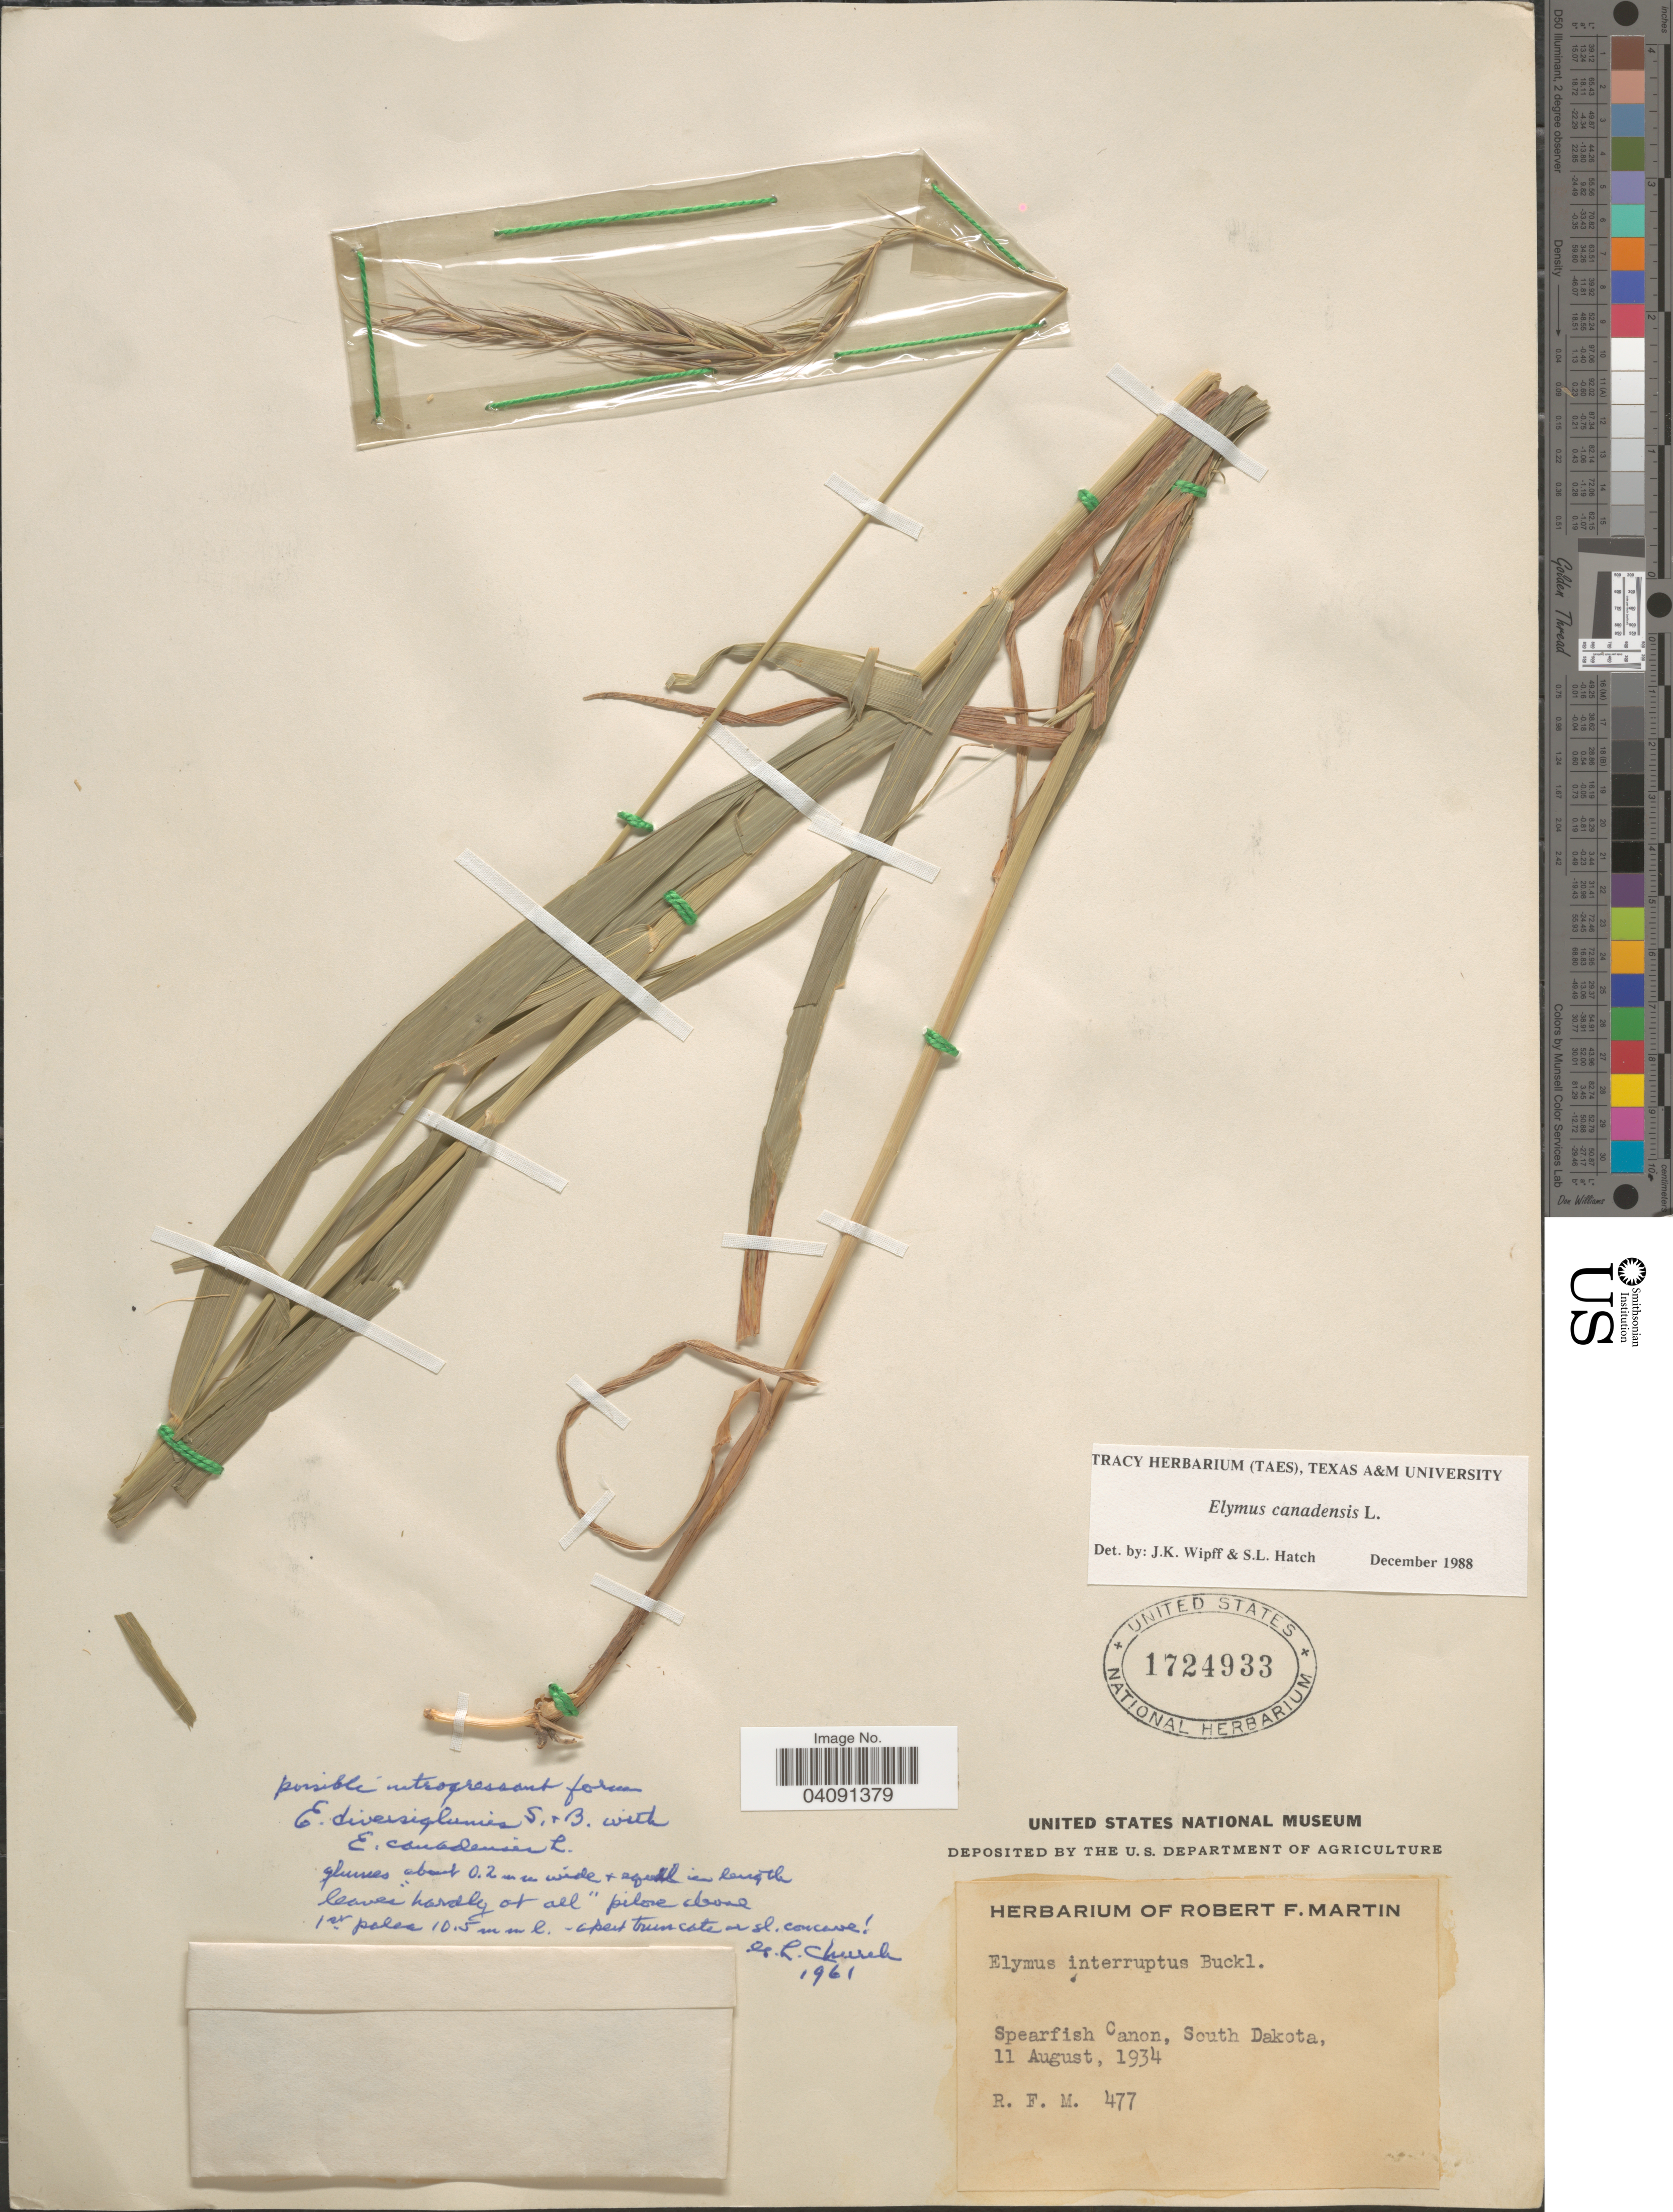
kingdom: Plantae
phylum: Tracheophyta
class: Liliopsida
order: Poales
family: Poaceae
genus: Elymus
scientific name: Elymus canadensis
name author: L.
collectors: R. F. Martin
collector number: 477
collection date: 1934-08-11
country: United States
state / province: South Dakota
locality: Spearfish Canon.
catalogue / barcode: US 1724933